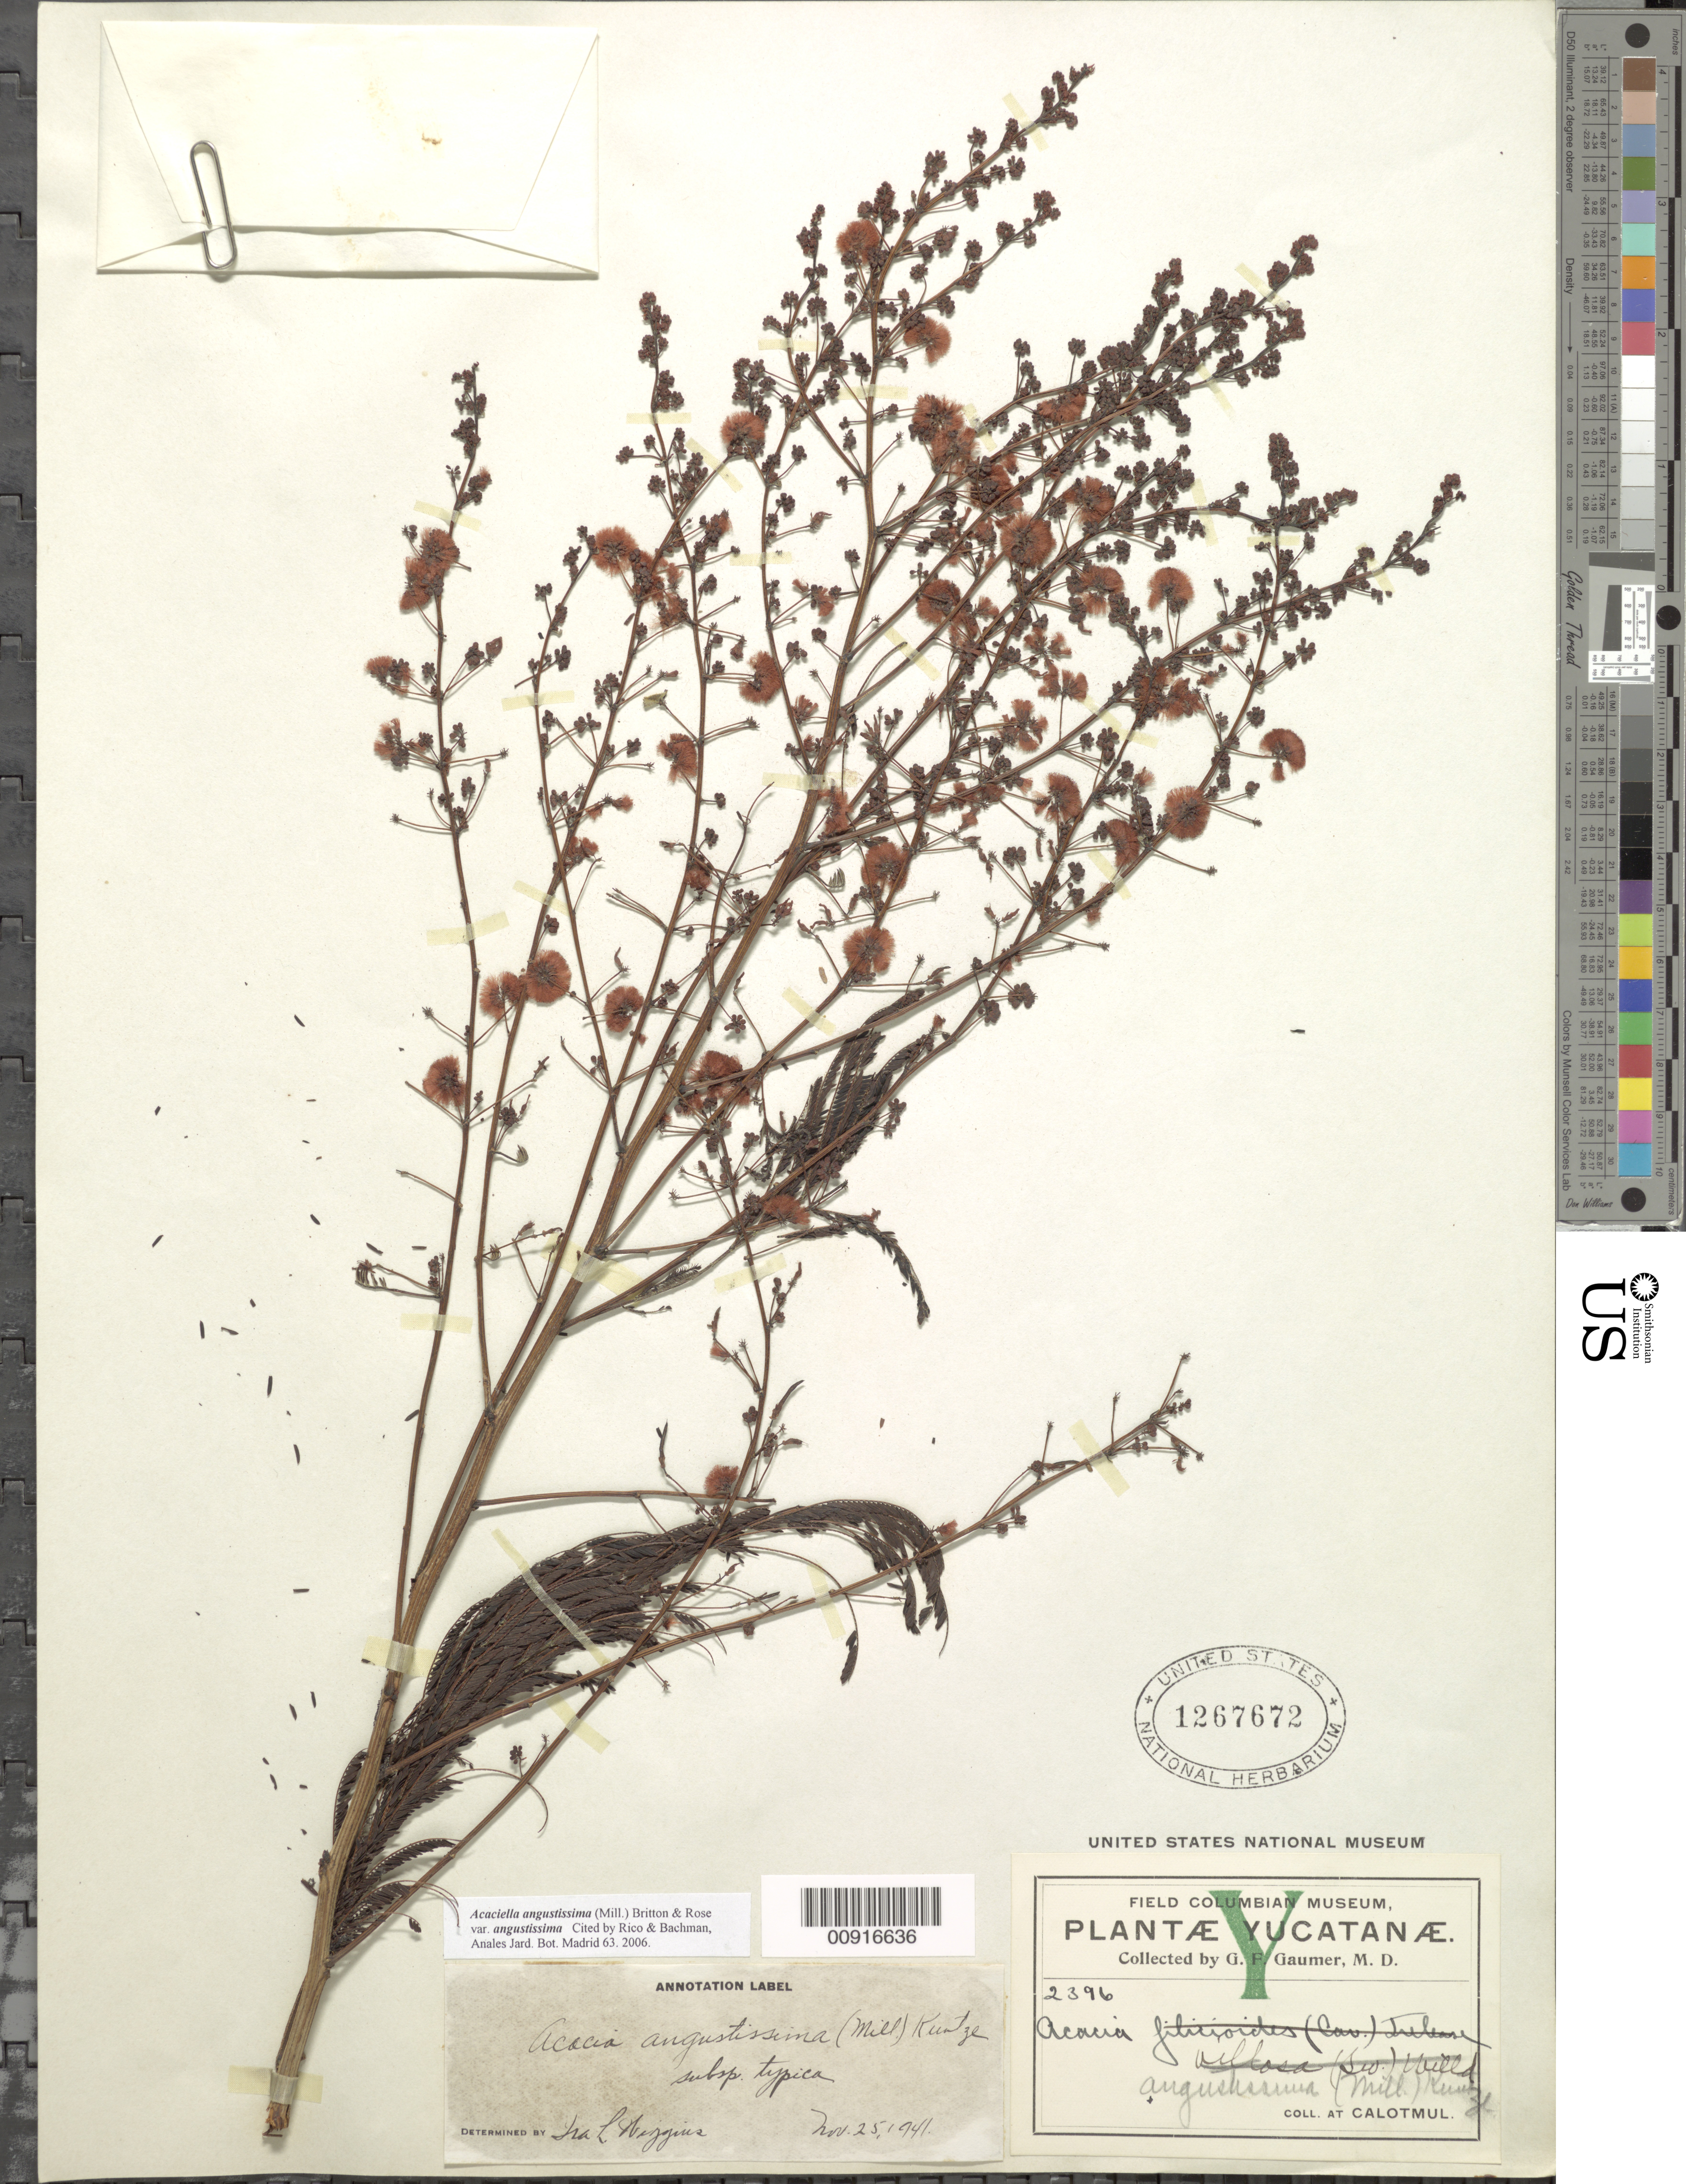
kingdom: Plantae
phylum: Tracheophyta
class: Magnoliopsida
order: Fabales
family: Fabaceae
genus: Acaciella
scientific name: Acaciella angustissima var. angustissima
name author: (Mill.) Britton & Rose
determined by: Rico, L.; Bachman, --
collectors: G. F. Gaumer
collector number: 2396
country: Mexico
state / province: Yucatán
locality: Calotmul .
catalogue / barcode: US 1267672